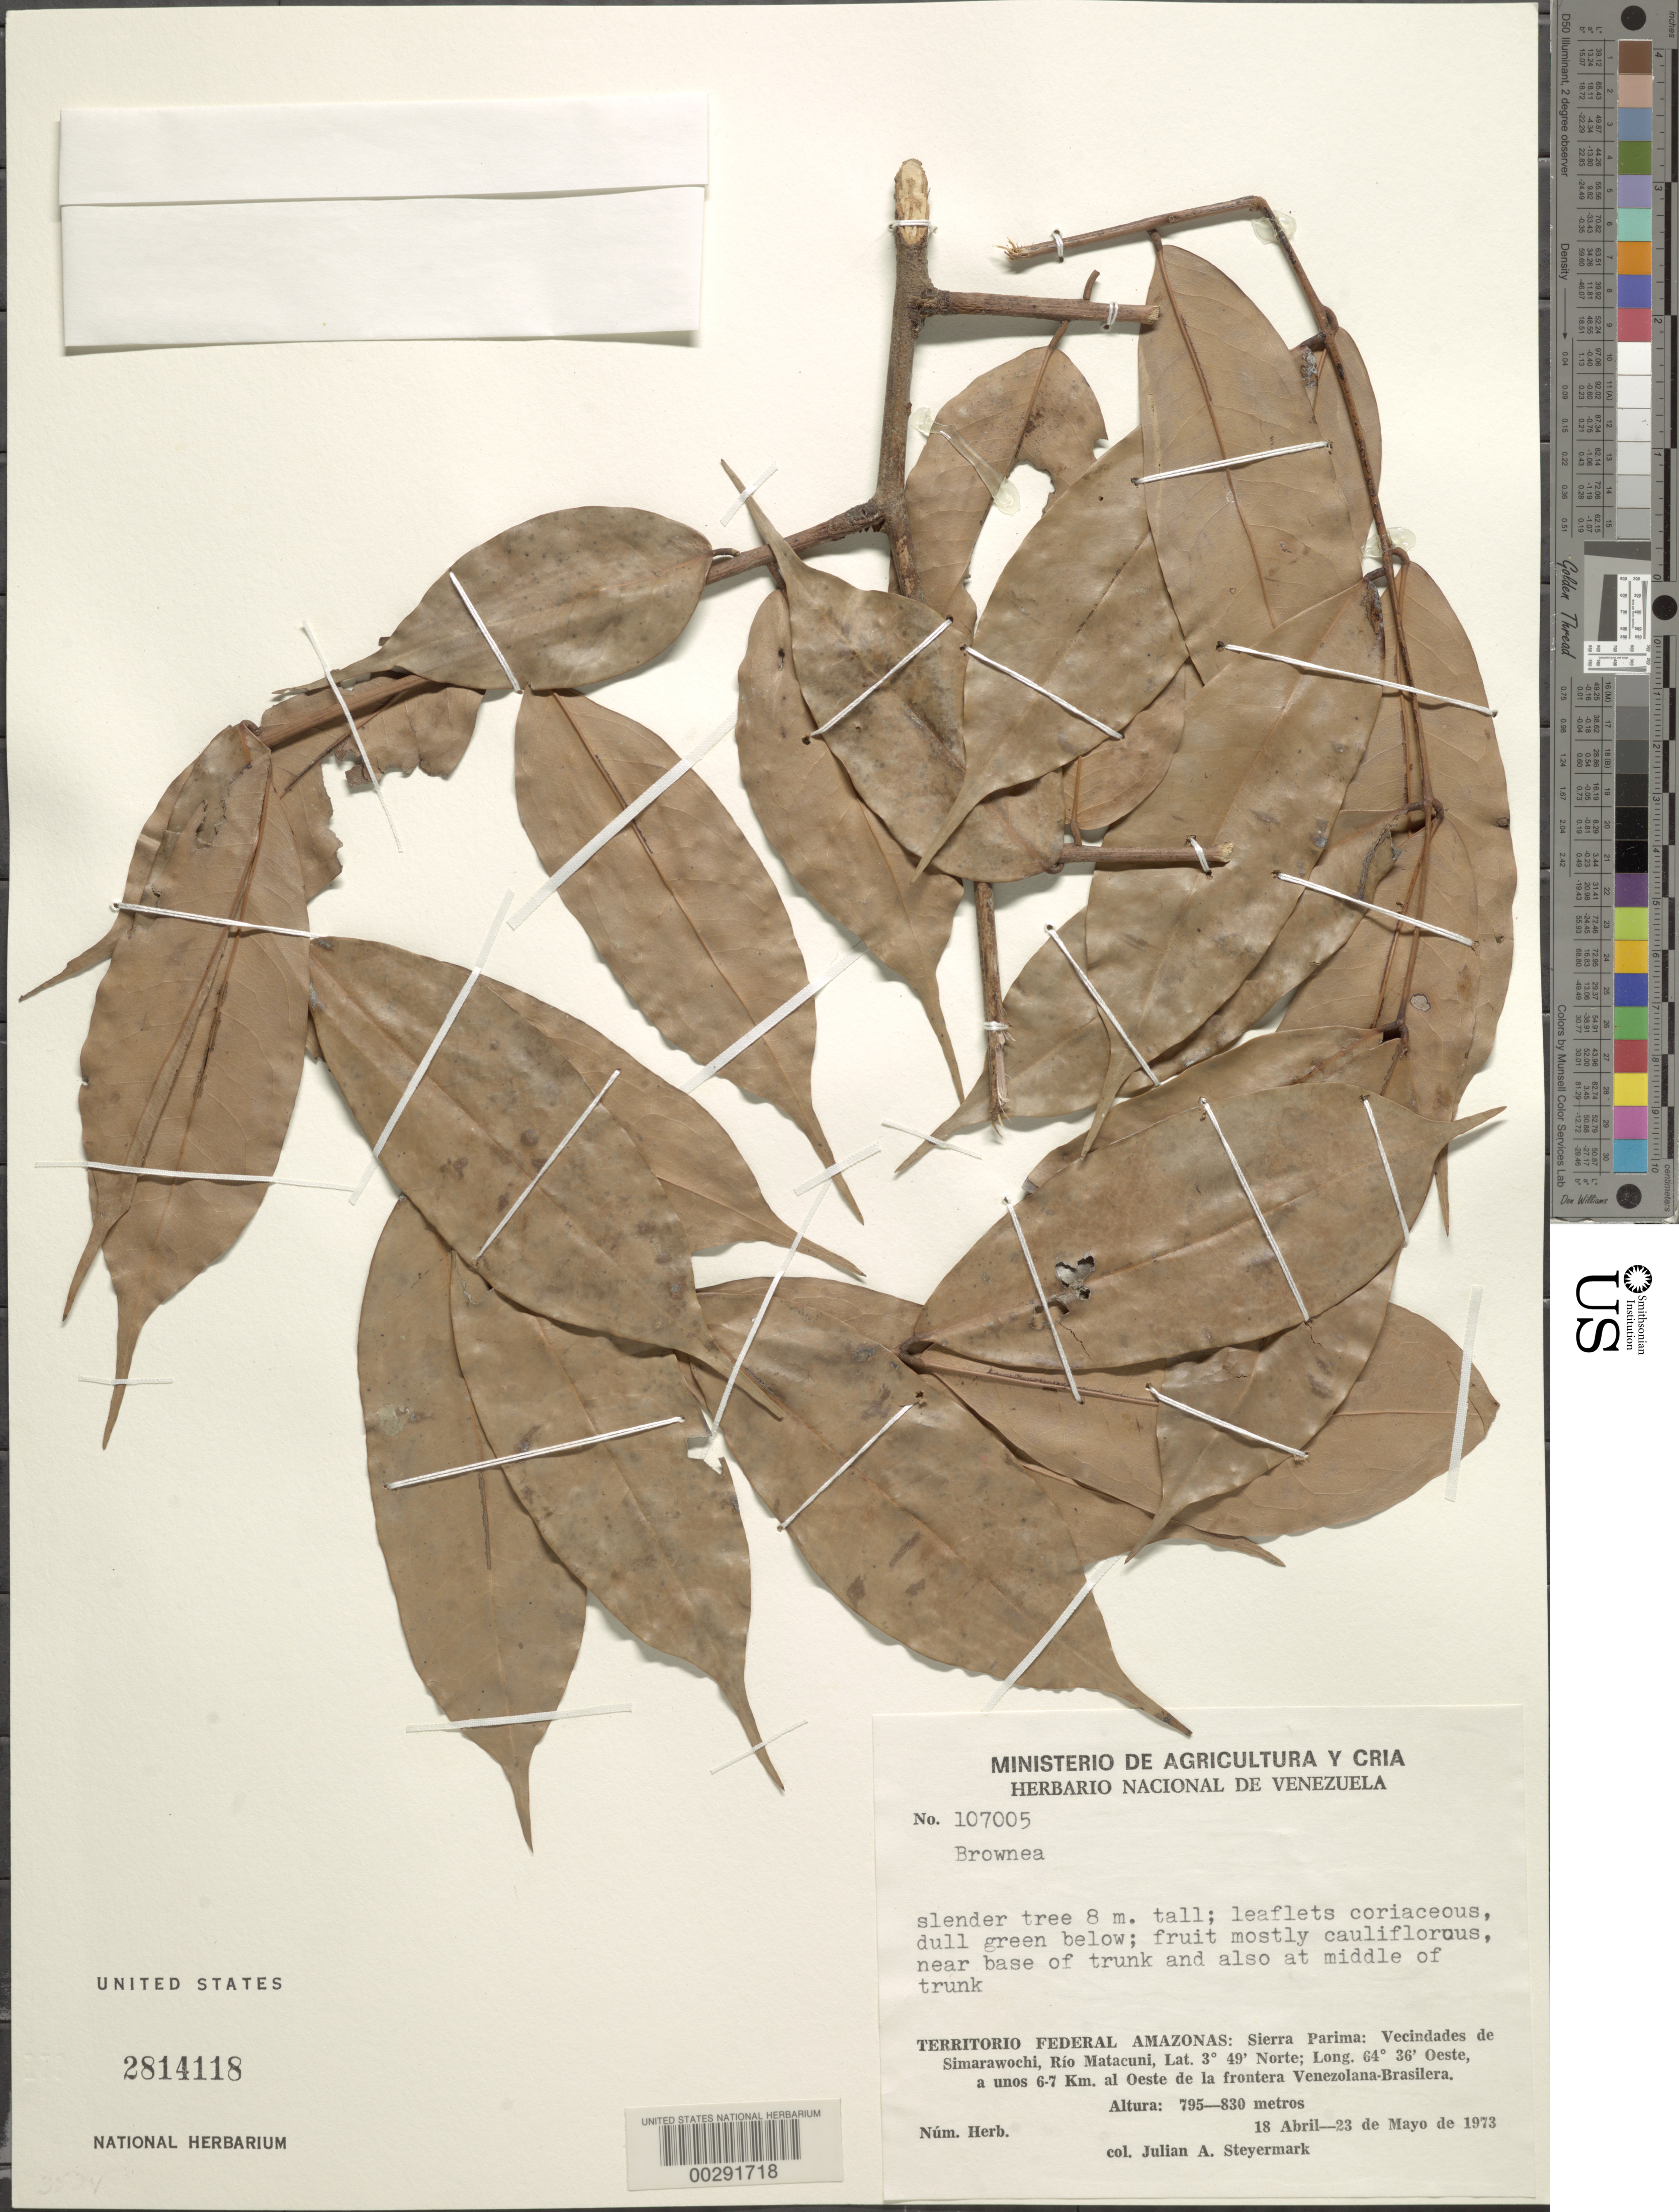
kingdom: Plantae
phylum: Tracheophyta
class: Magnoliopsida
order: Fabales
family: Fabaceae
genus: Brownea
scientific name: Brownea sp.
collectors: J. Steyermark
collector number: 107005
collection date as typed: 18 Apr 1973 to 23 May 1973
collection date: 1973-04-18/1973-05-23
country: Venezuela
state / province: Amazonas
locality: Sierra parima: vecindades de simarawochi, rio matacuni, 6-7 km e of the venezuela-brazil border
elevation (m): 795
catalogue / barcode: US 2814118